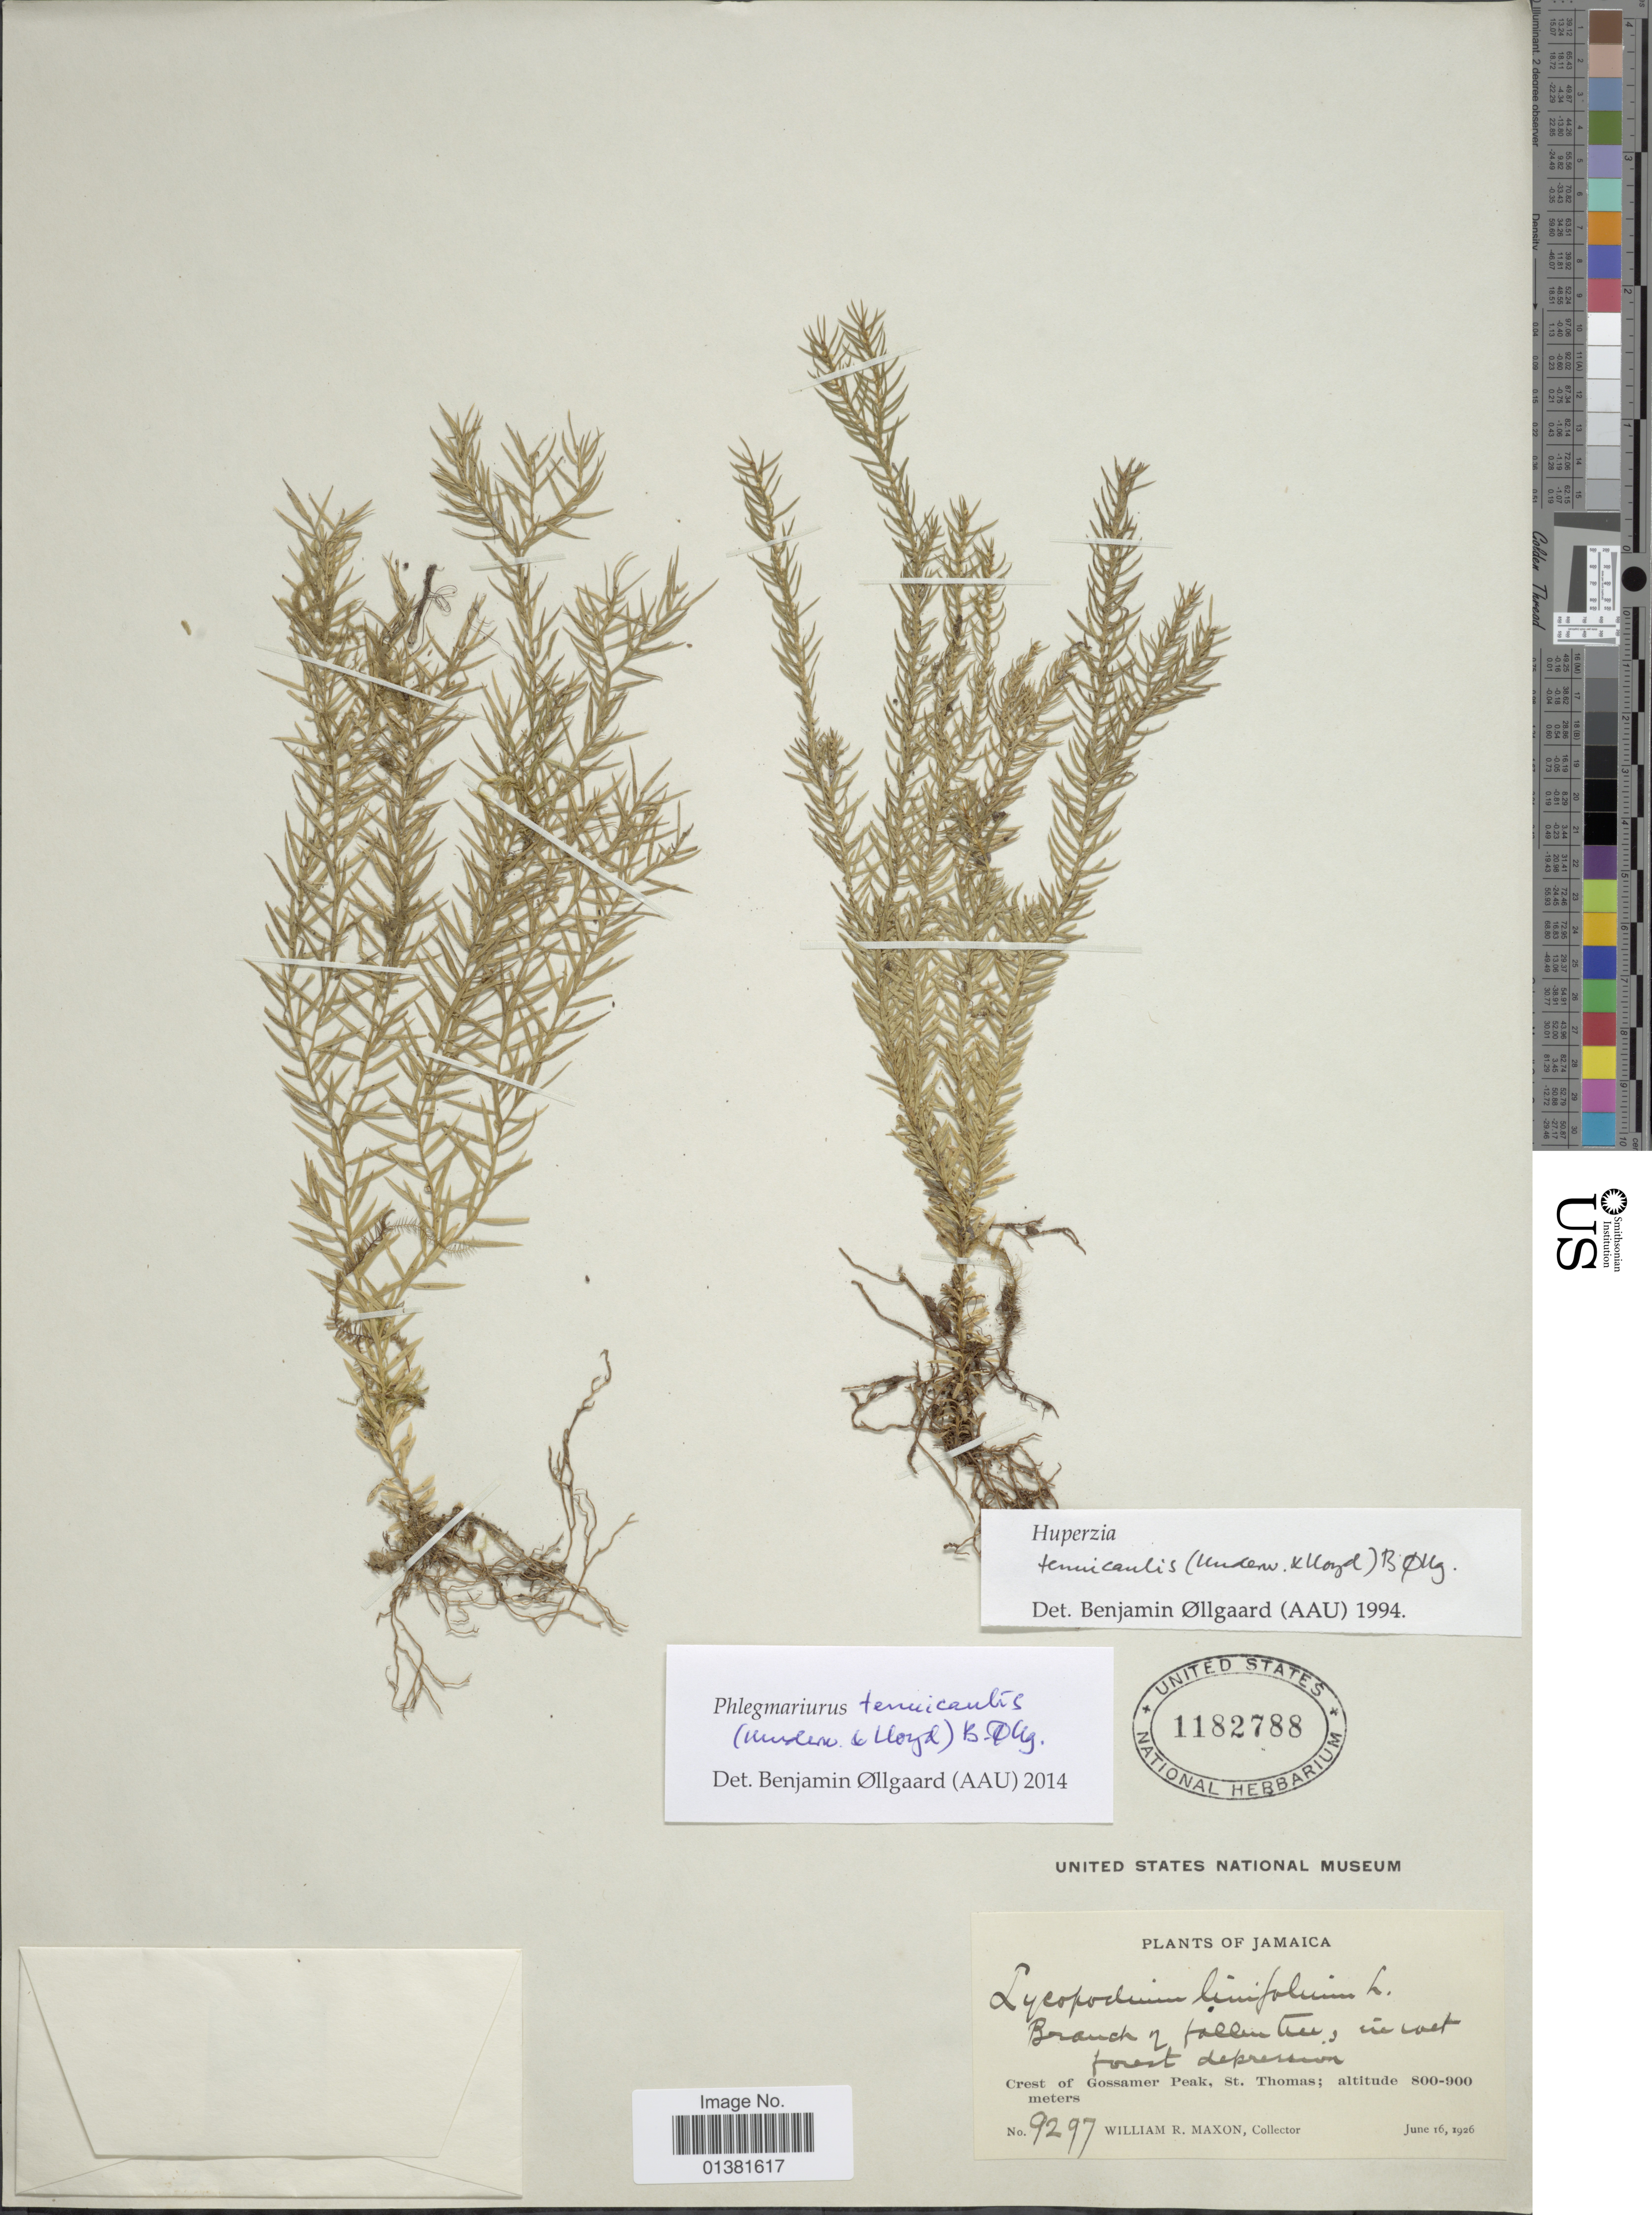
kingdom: Plantae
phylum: Tracheophyta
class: Lycopodiopsida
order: Lycopodiales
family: Lycopodiaceae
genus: Phlegmariurus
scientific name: Phlegmariurus tenuicaulis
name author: (Underw. & F.E. Lloyd) B. Øllg.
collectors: W. R. Maxon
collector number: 9297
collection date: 1926-06-16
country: Jamaica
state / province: Saint Thomas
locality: Crest of Gossamer Peak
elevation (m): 800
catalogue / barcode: US 1182788